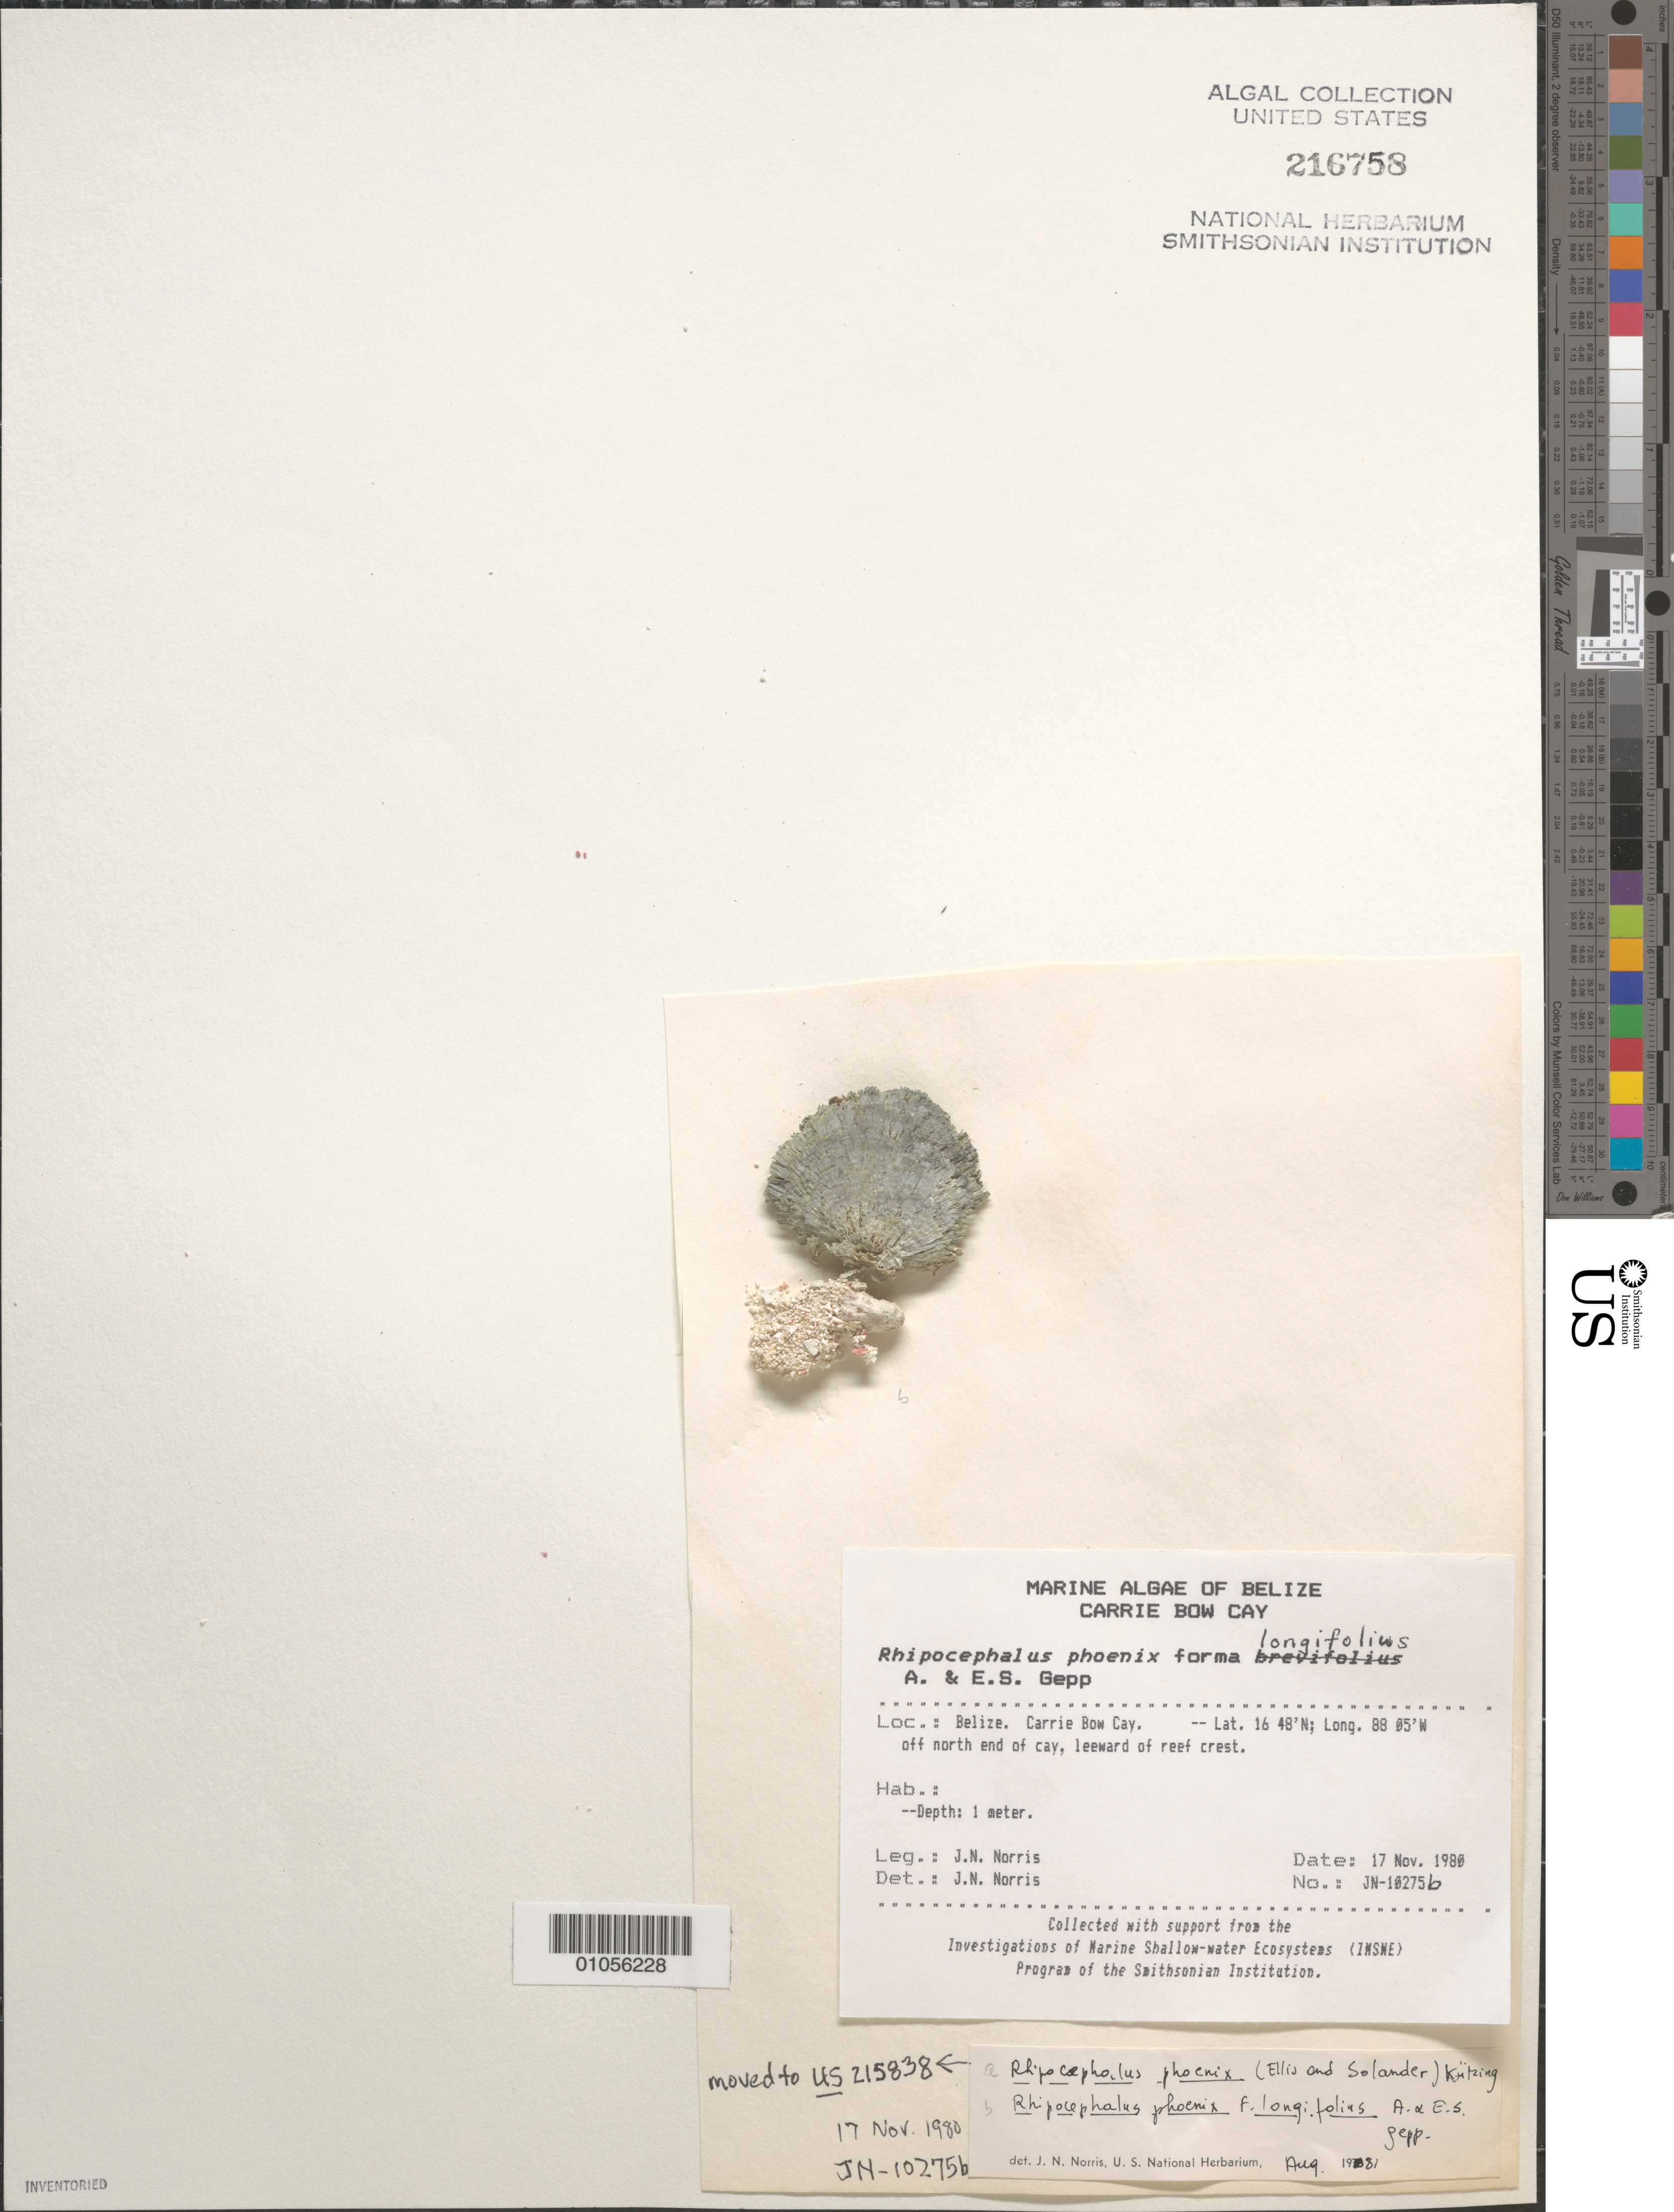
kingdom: Plantae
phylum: Chlorophyta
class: Ulvophyceae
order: Bryopsidales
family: Udoteaceae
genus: Rhipocephalus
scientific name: Rhipocephalus phoenix f. longifolius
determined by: Norris, James N.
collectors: J. N. Norris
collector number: JN-10275b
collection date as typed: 17 Nov 1980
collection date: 1980-11-17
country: Belize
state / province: Stann Creek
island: Carrie Bow Cay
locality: Off north end of cay, leeward of reef crest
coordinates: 16 48'N, 88 05'W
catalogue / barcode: US 216758